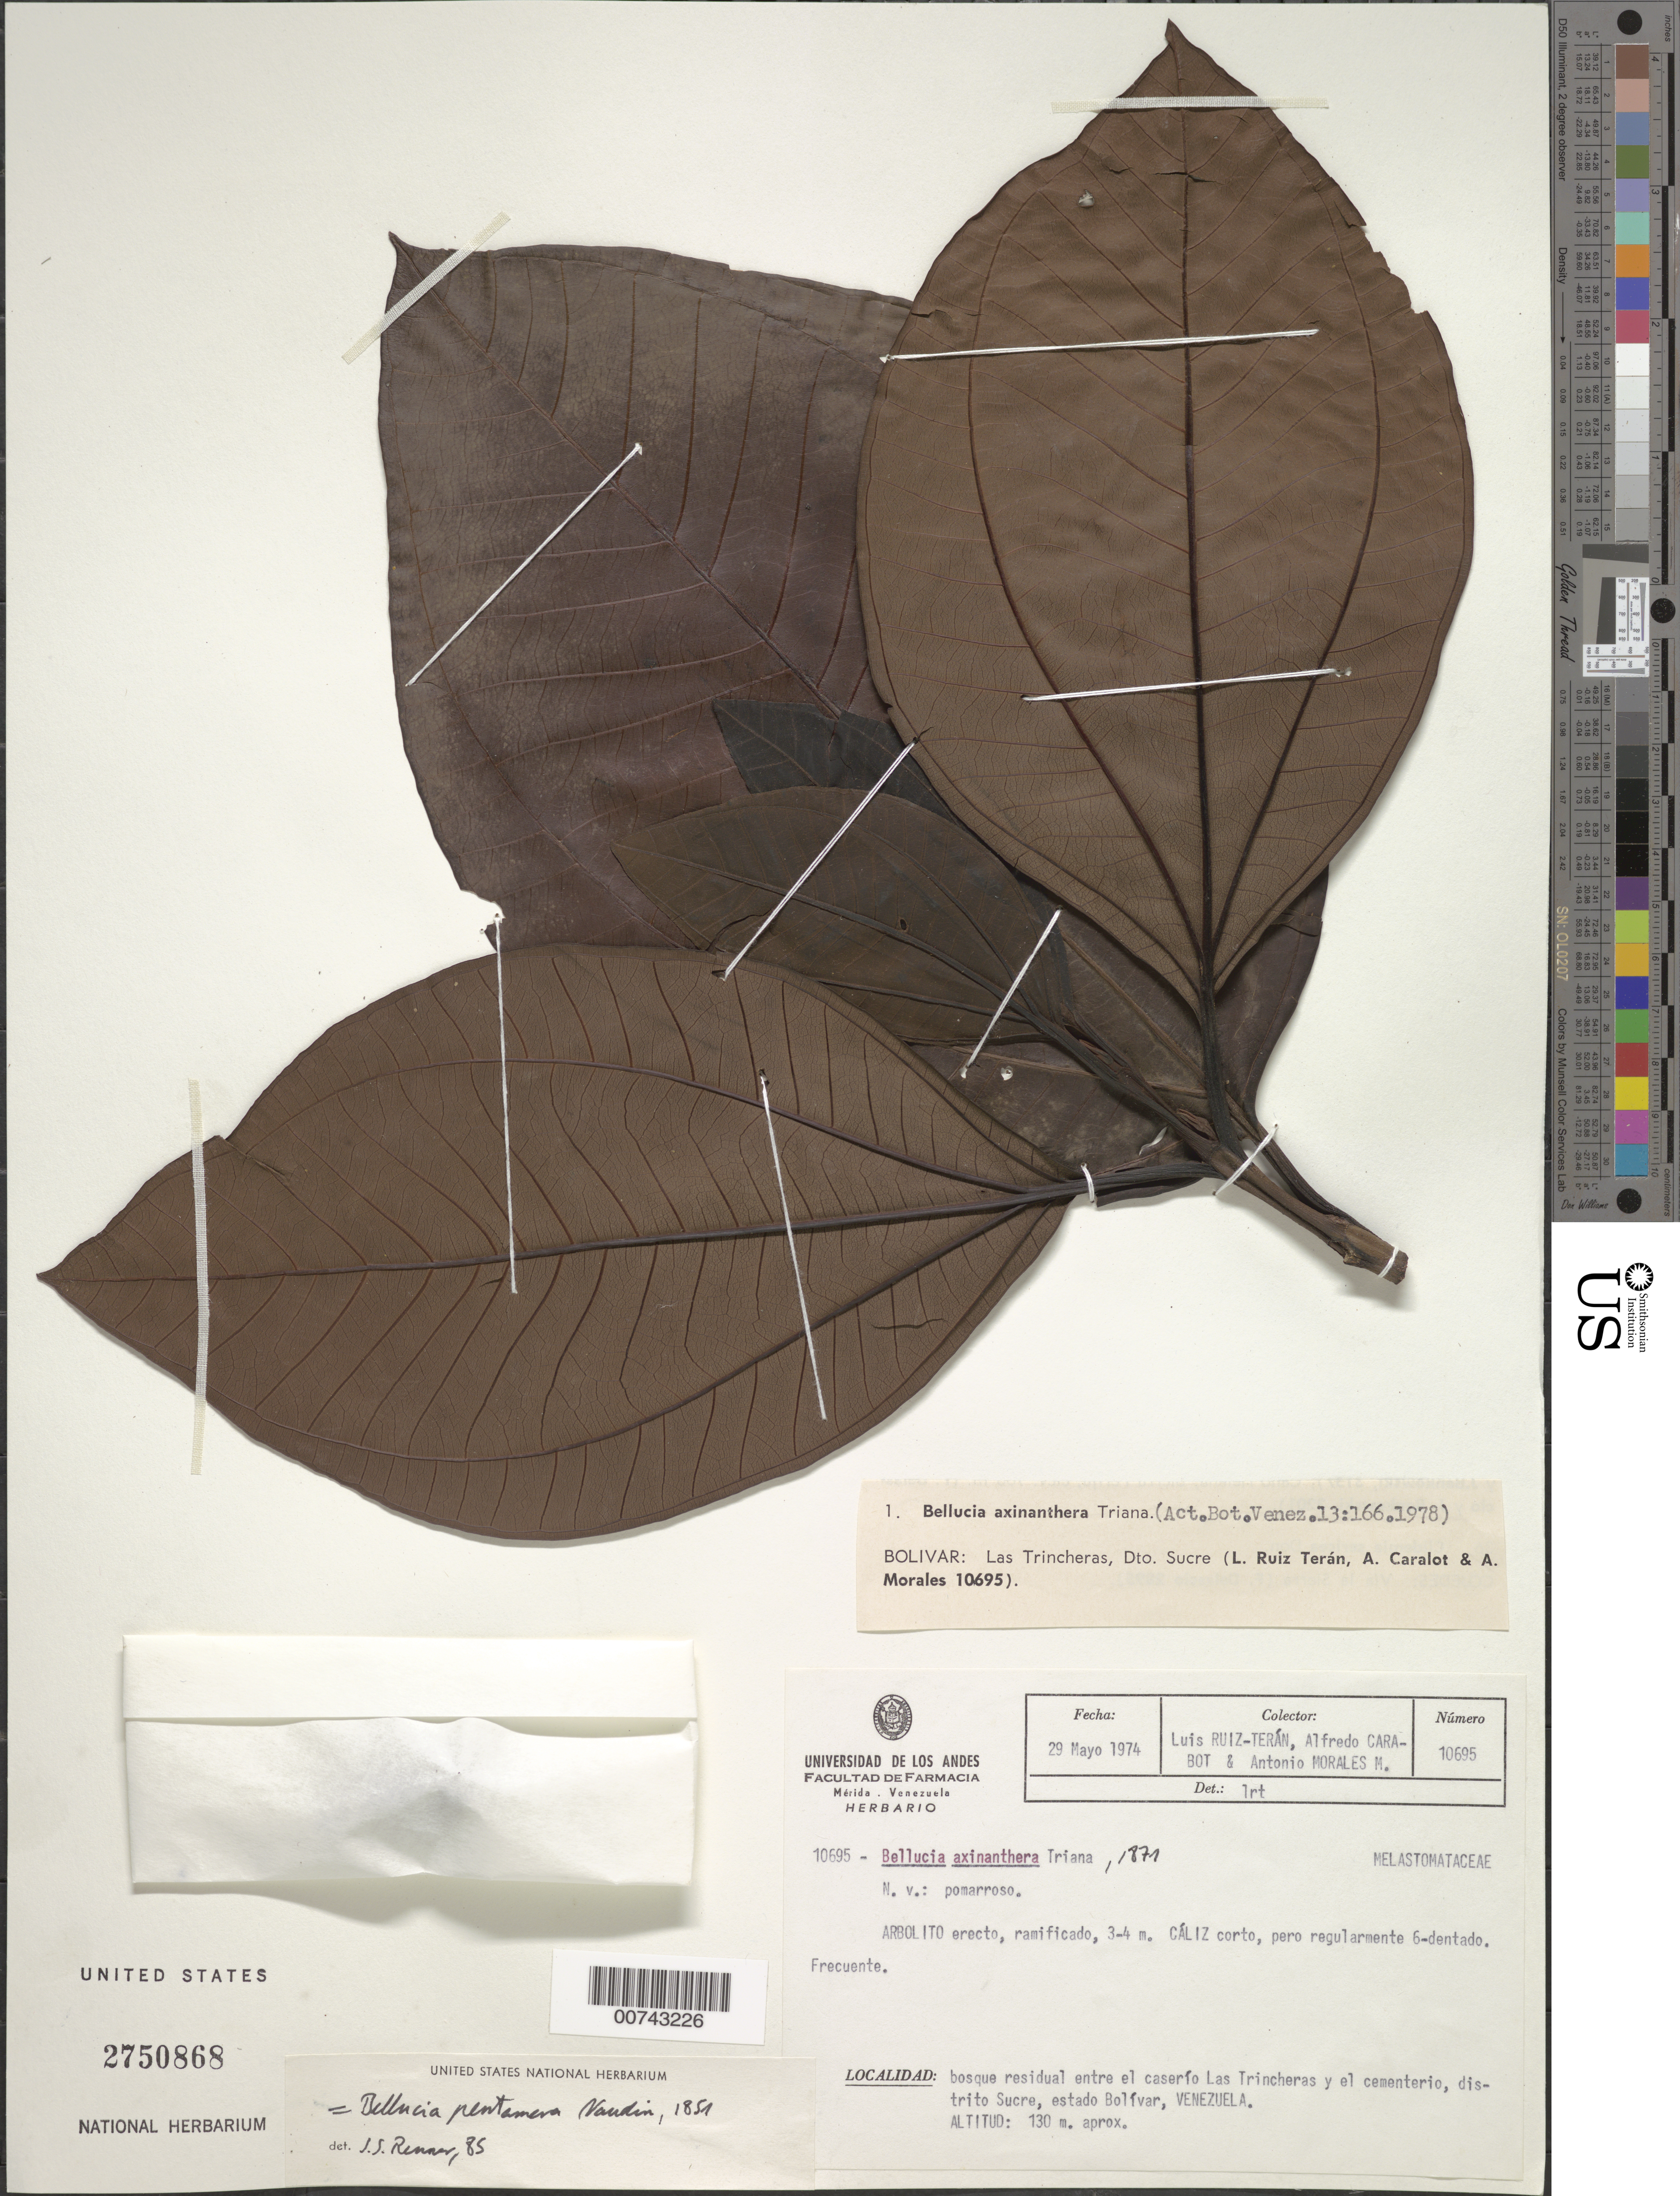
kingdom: Plantae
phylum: Tracheophyta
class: Magnoliopsida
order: Myrtales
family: Melastomataceae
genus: Bellucia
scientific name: Bellucia pentamera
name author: Naudin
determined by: Renner, J. S.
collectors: L. E. Ruíz-Terán, A. Carabot C. & A. Morales M.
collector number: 10695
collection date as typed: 29-May-74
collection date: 1974-05-29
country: Venezuela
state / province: Bolívar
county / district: Sucre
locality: Las Trincheras caserío to el cemeterío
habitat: Bosque residual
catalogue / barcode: US 2750868